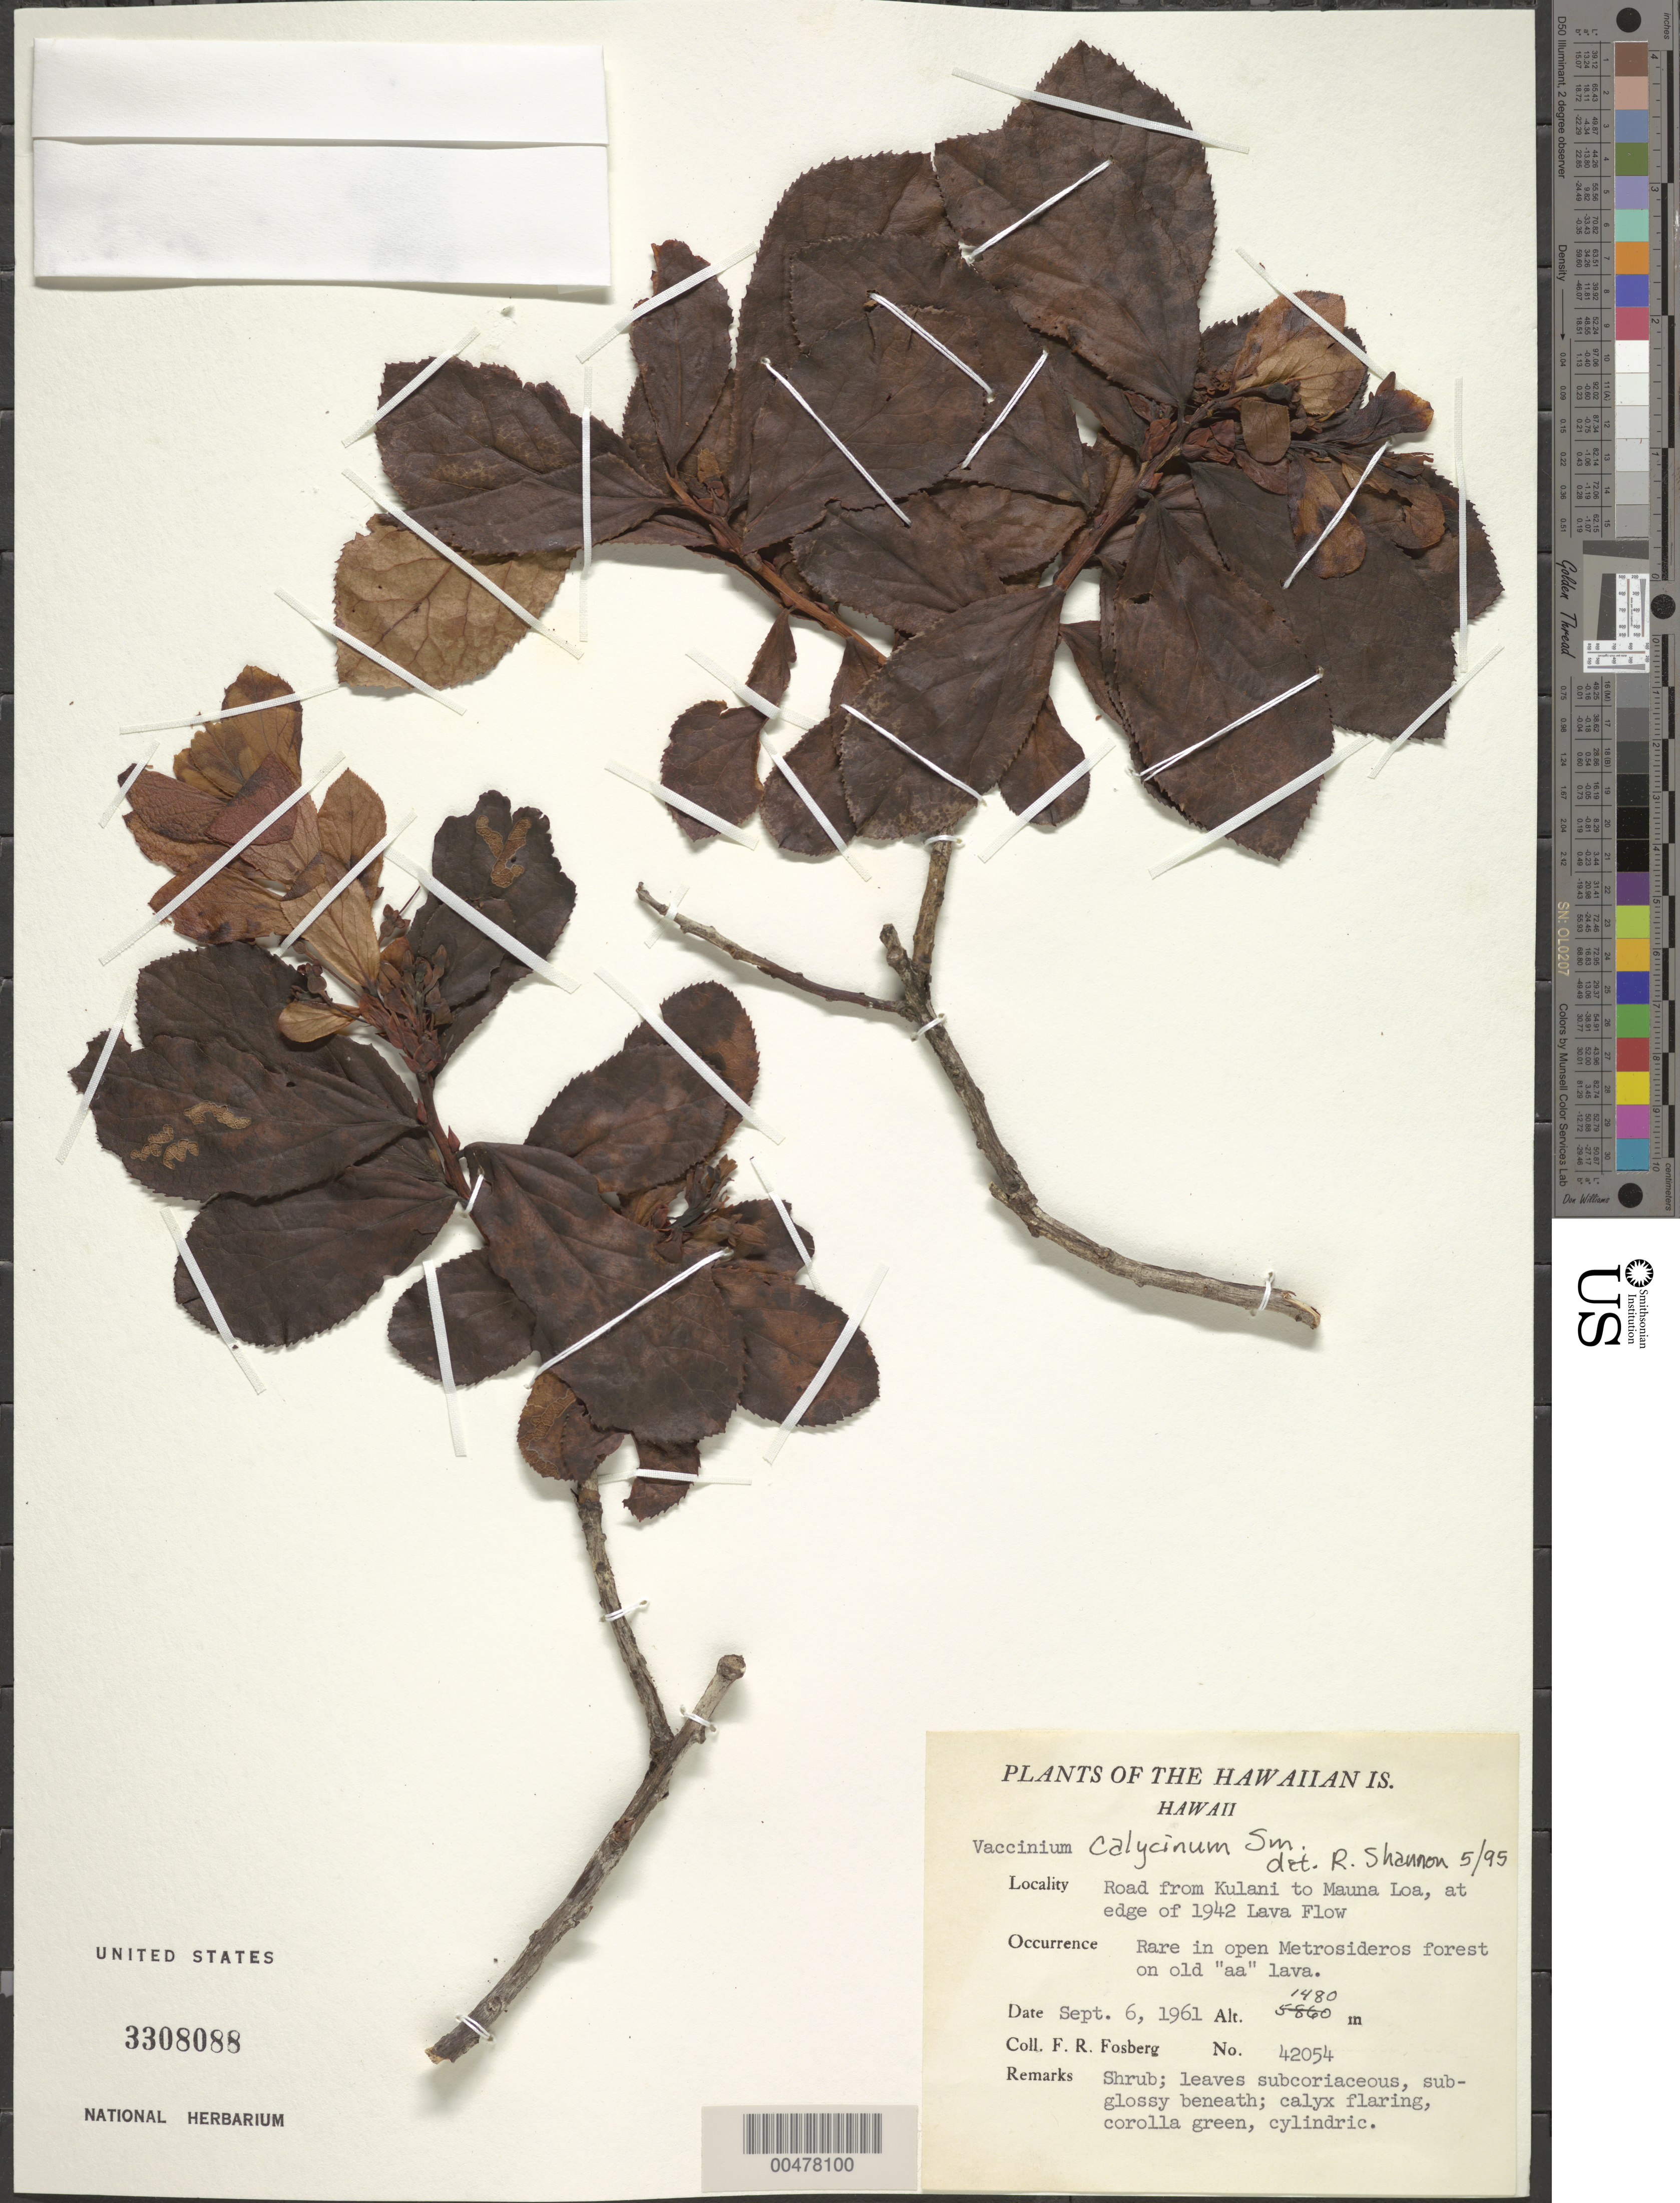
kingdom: Plantae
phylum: Tracheophyta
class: Magnoliopsida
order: Ericales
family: Ericaceae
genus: Vaccinium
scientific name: Vaccinium calycinum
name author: Sm.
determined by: Shannon, R.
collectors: F. R. Fosberg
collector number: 42054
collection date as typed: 6 Sep 1961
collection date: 1961-09-06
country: United States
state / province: Hawaii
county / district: Hawaii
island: Hawaii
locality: Rd from Kulani to Mauna Loa, at edge of 1942 Lava Flow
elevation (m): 1480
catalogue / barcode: US 3308088